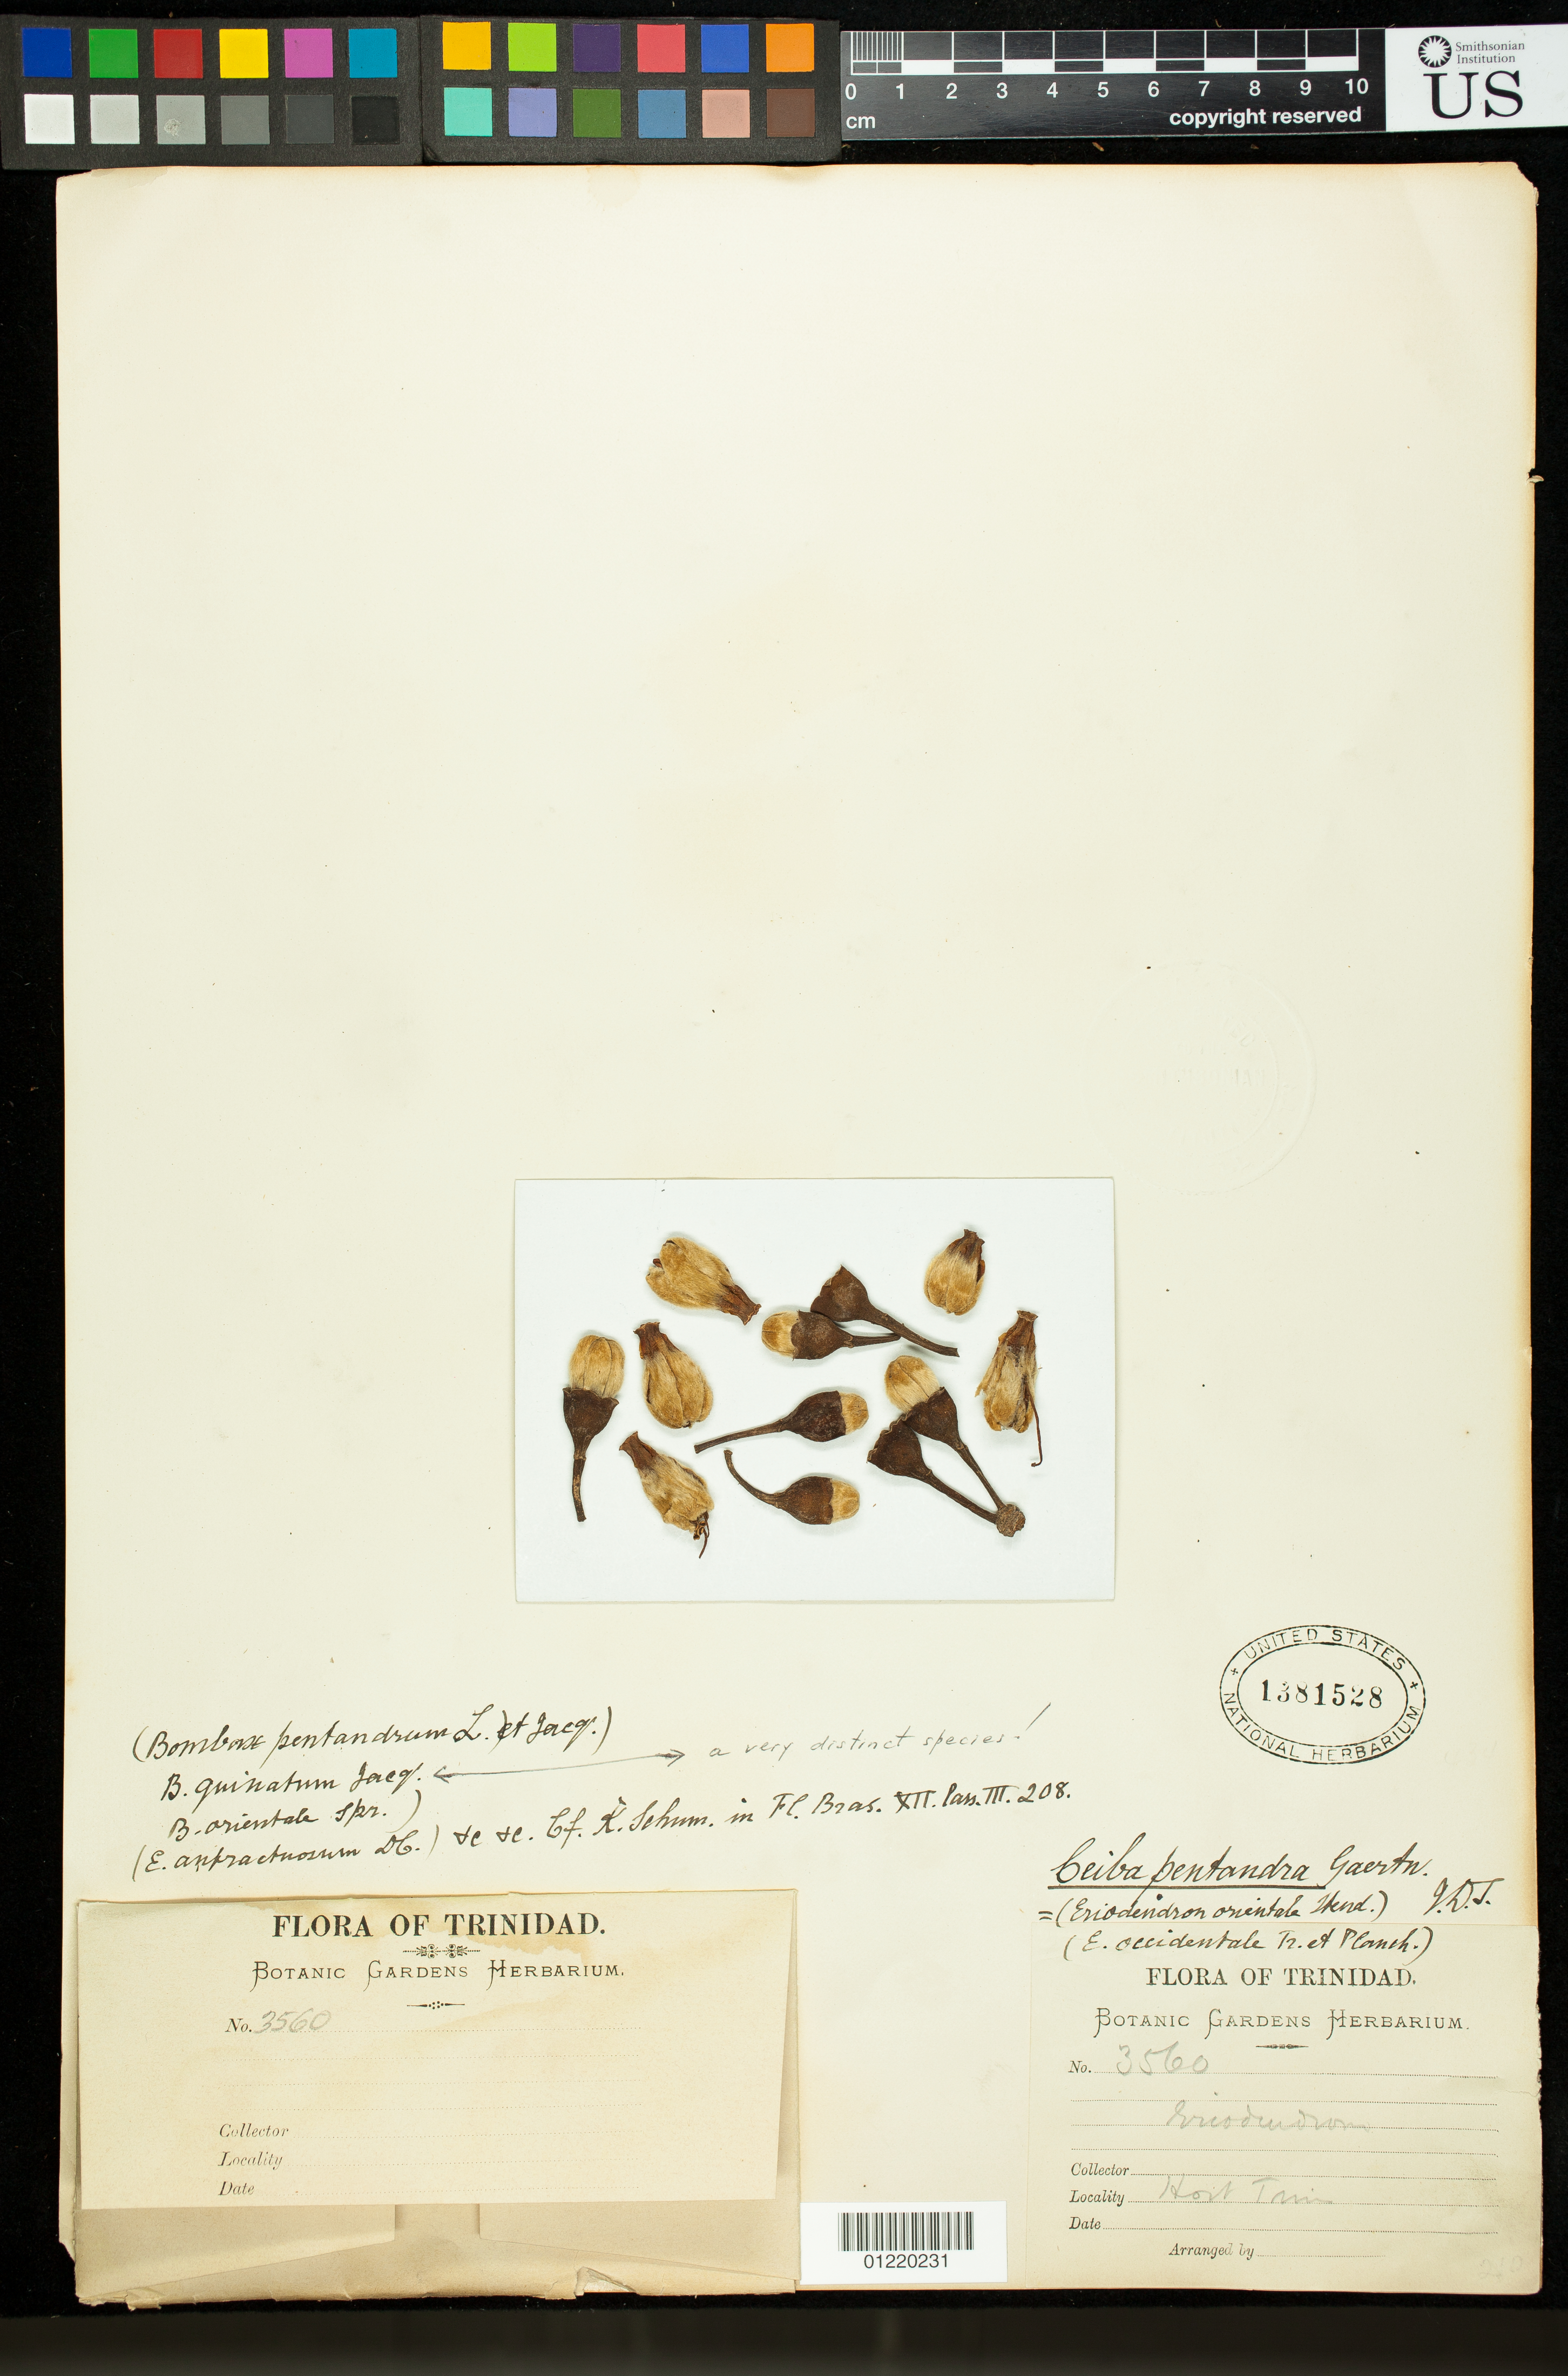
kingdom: Plantae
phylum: Tracheophyta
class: Magnoliopsida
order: Malvales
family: Malvaceae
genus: Ceiba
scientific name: Ceiba pentandra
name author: (L.) Gaertn.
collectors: ex herb. Bot. Gard. Trinidad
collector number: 3560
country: Trinidad and Tobago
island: Trinidad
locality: Hort. Trin.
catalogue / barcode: US 1381528